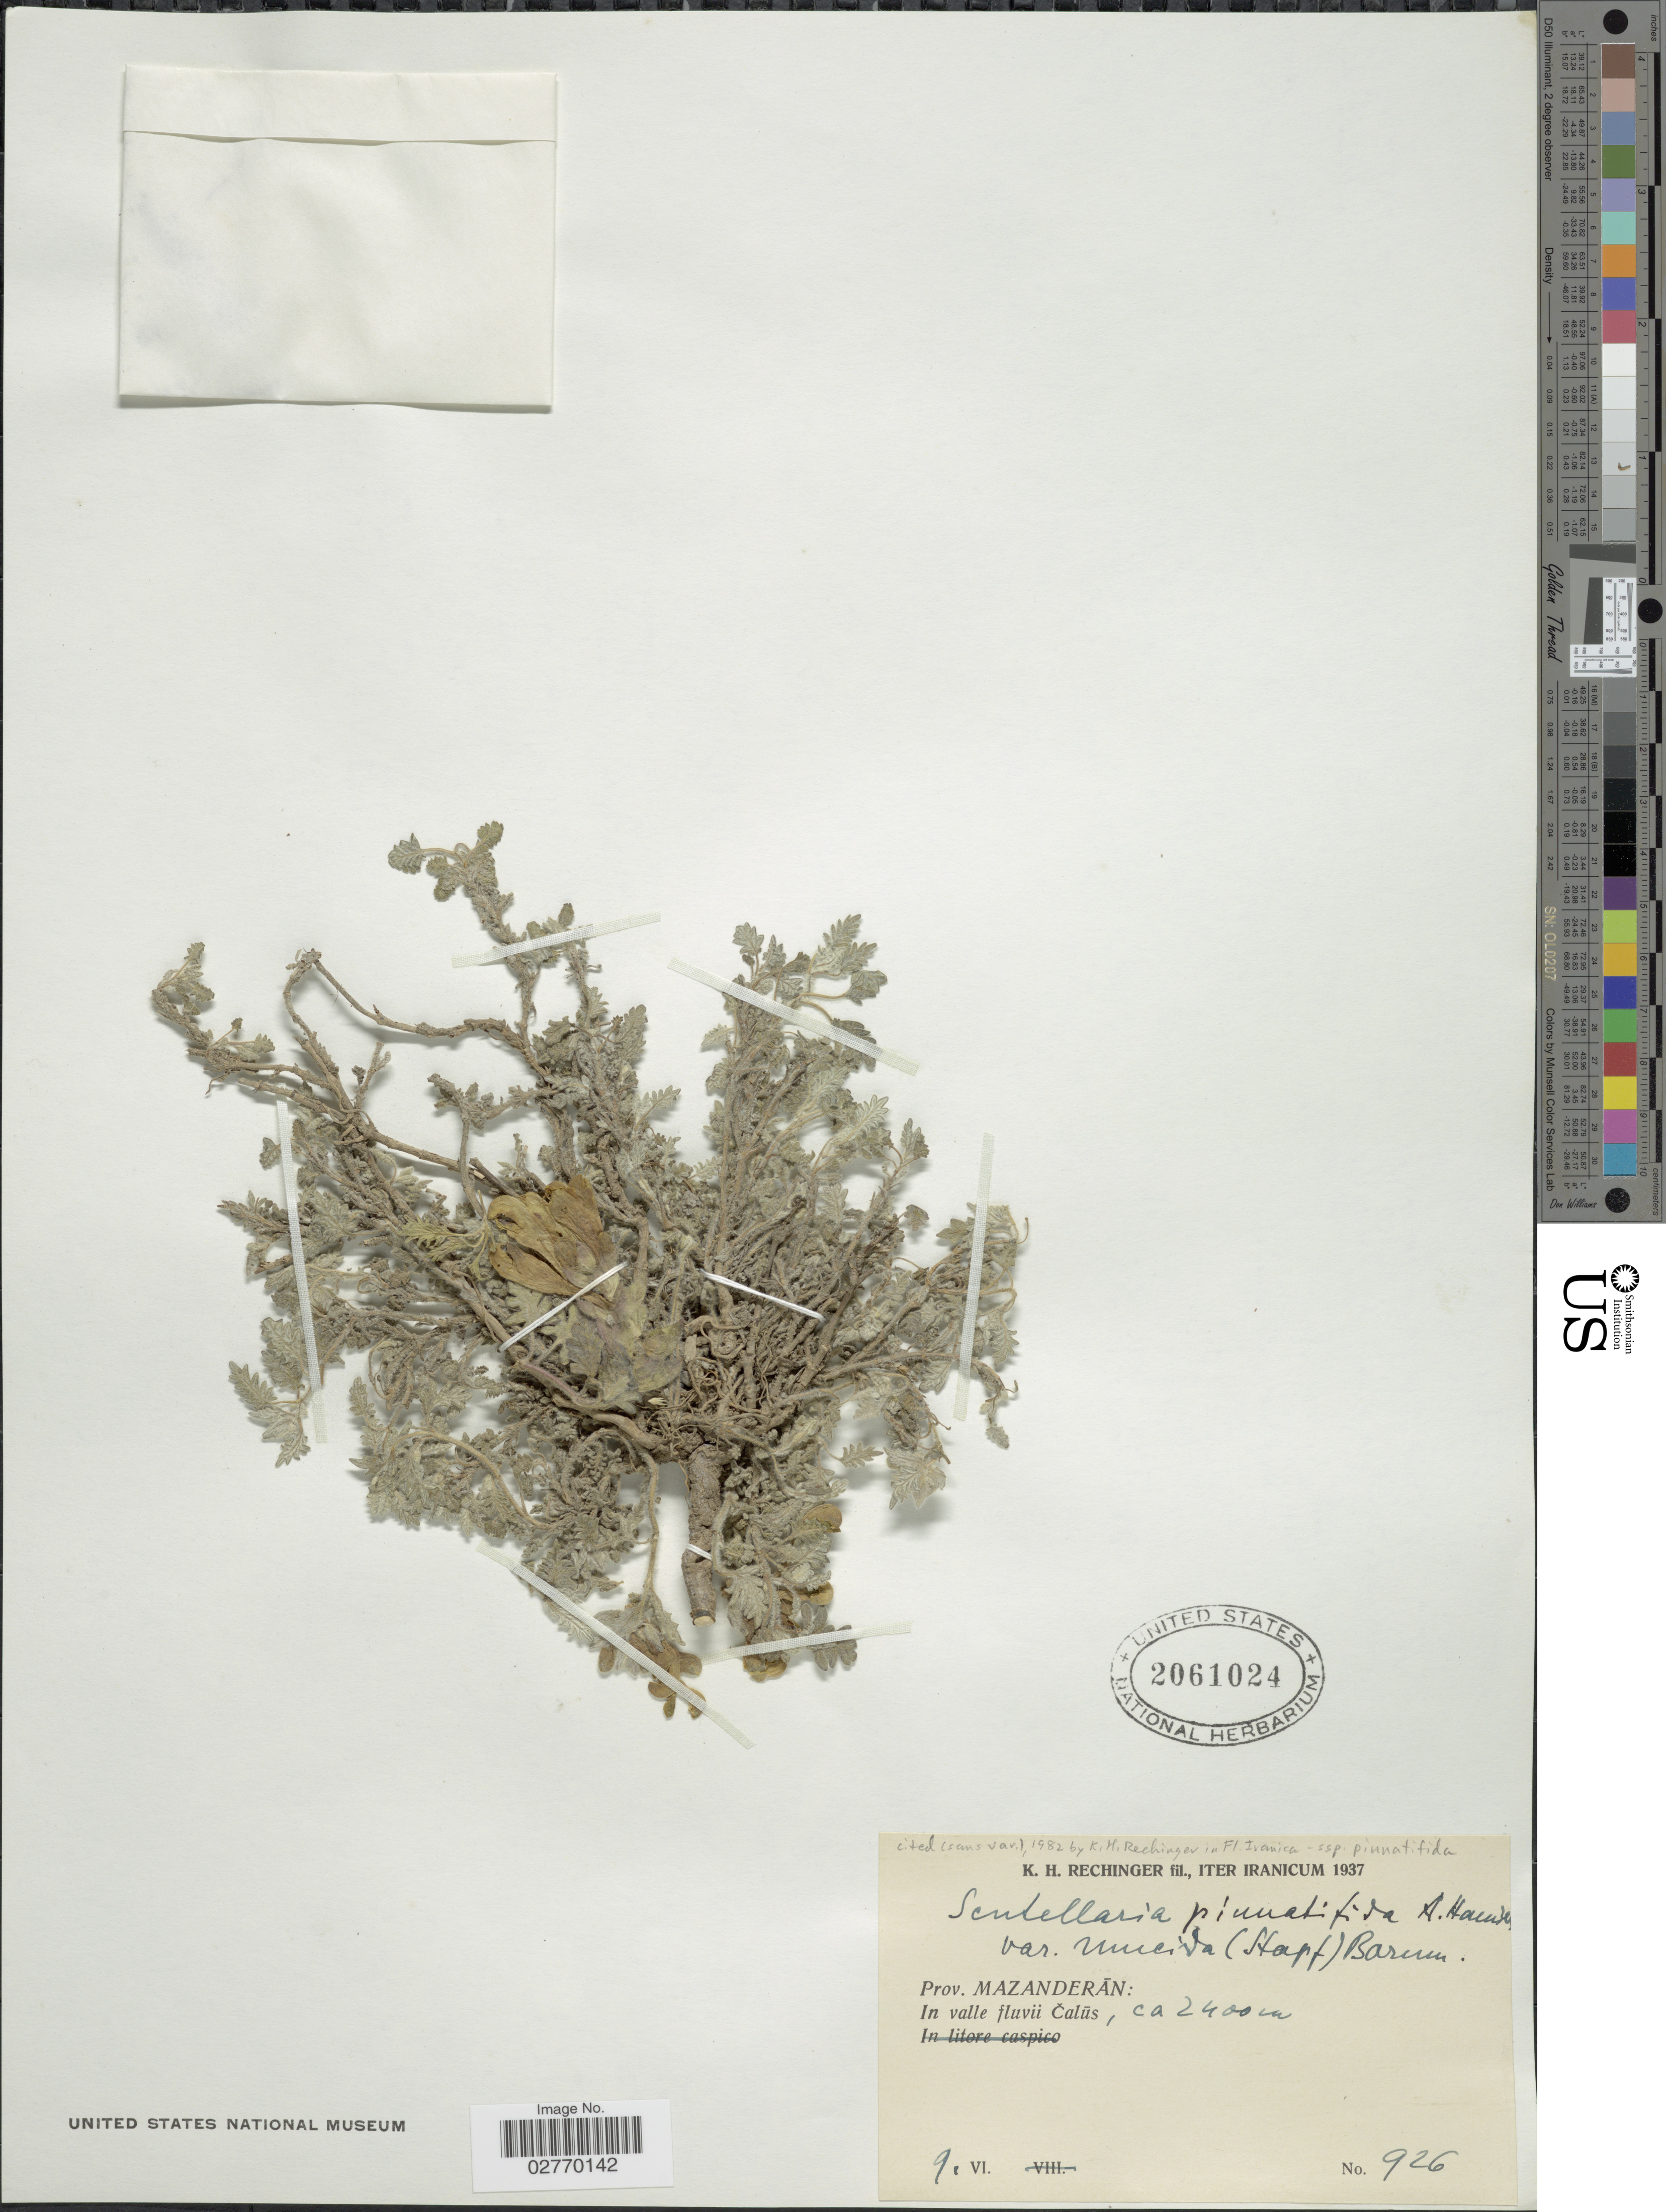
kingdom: Plantae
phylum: Tracheophyta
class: Magnoliopsida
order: Lamiales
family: Lamiaceae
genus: Scutellaria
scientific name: Scutellaria pinnatifida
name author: A. Ham.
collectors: K. H. Rechinger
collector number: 926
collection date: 1937-06-09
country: Iran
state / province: Mazandaran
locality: Prov. Mazanderan: In valle fluvii Calus.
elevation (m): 2400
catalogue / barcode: US 2061024